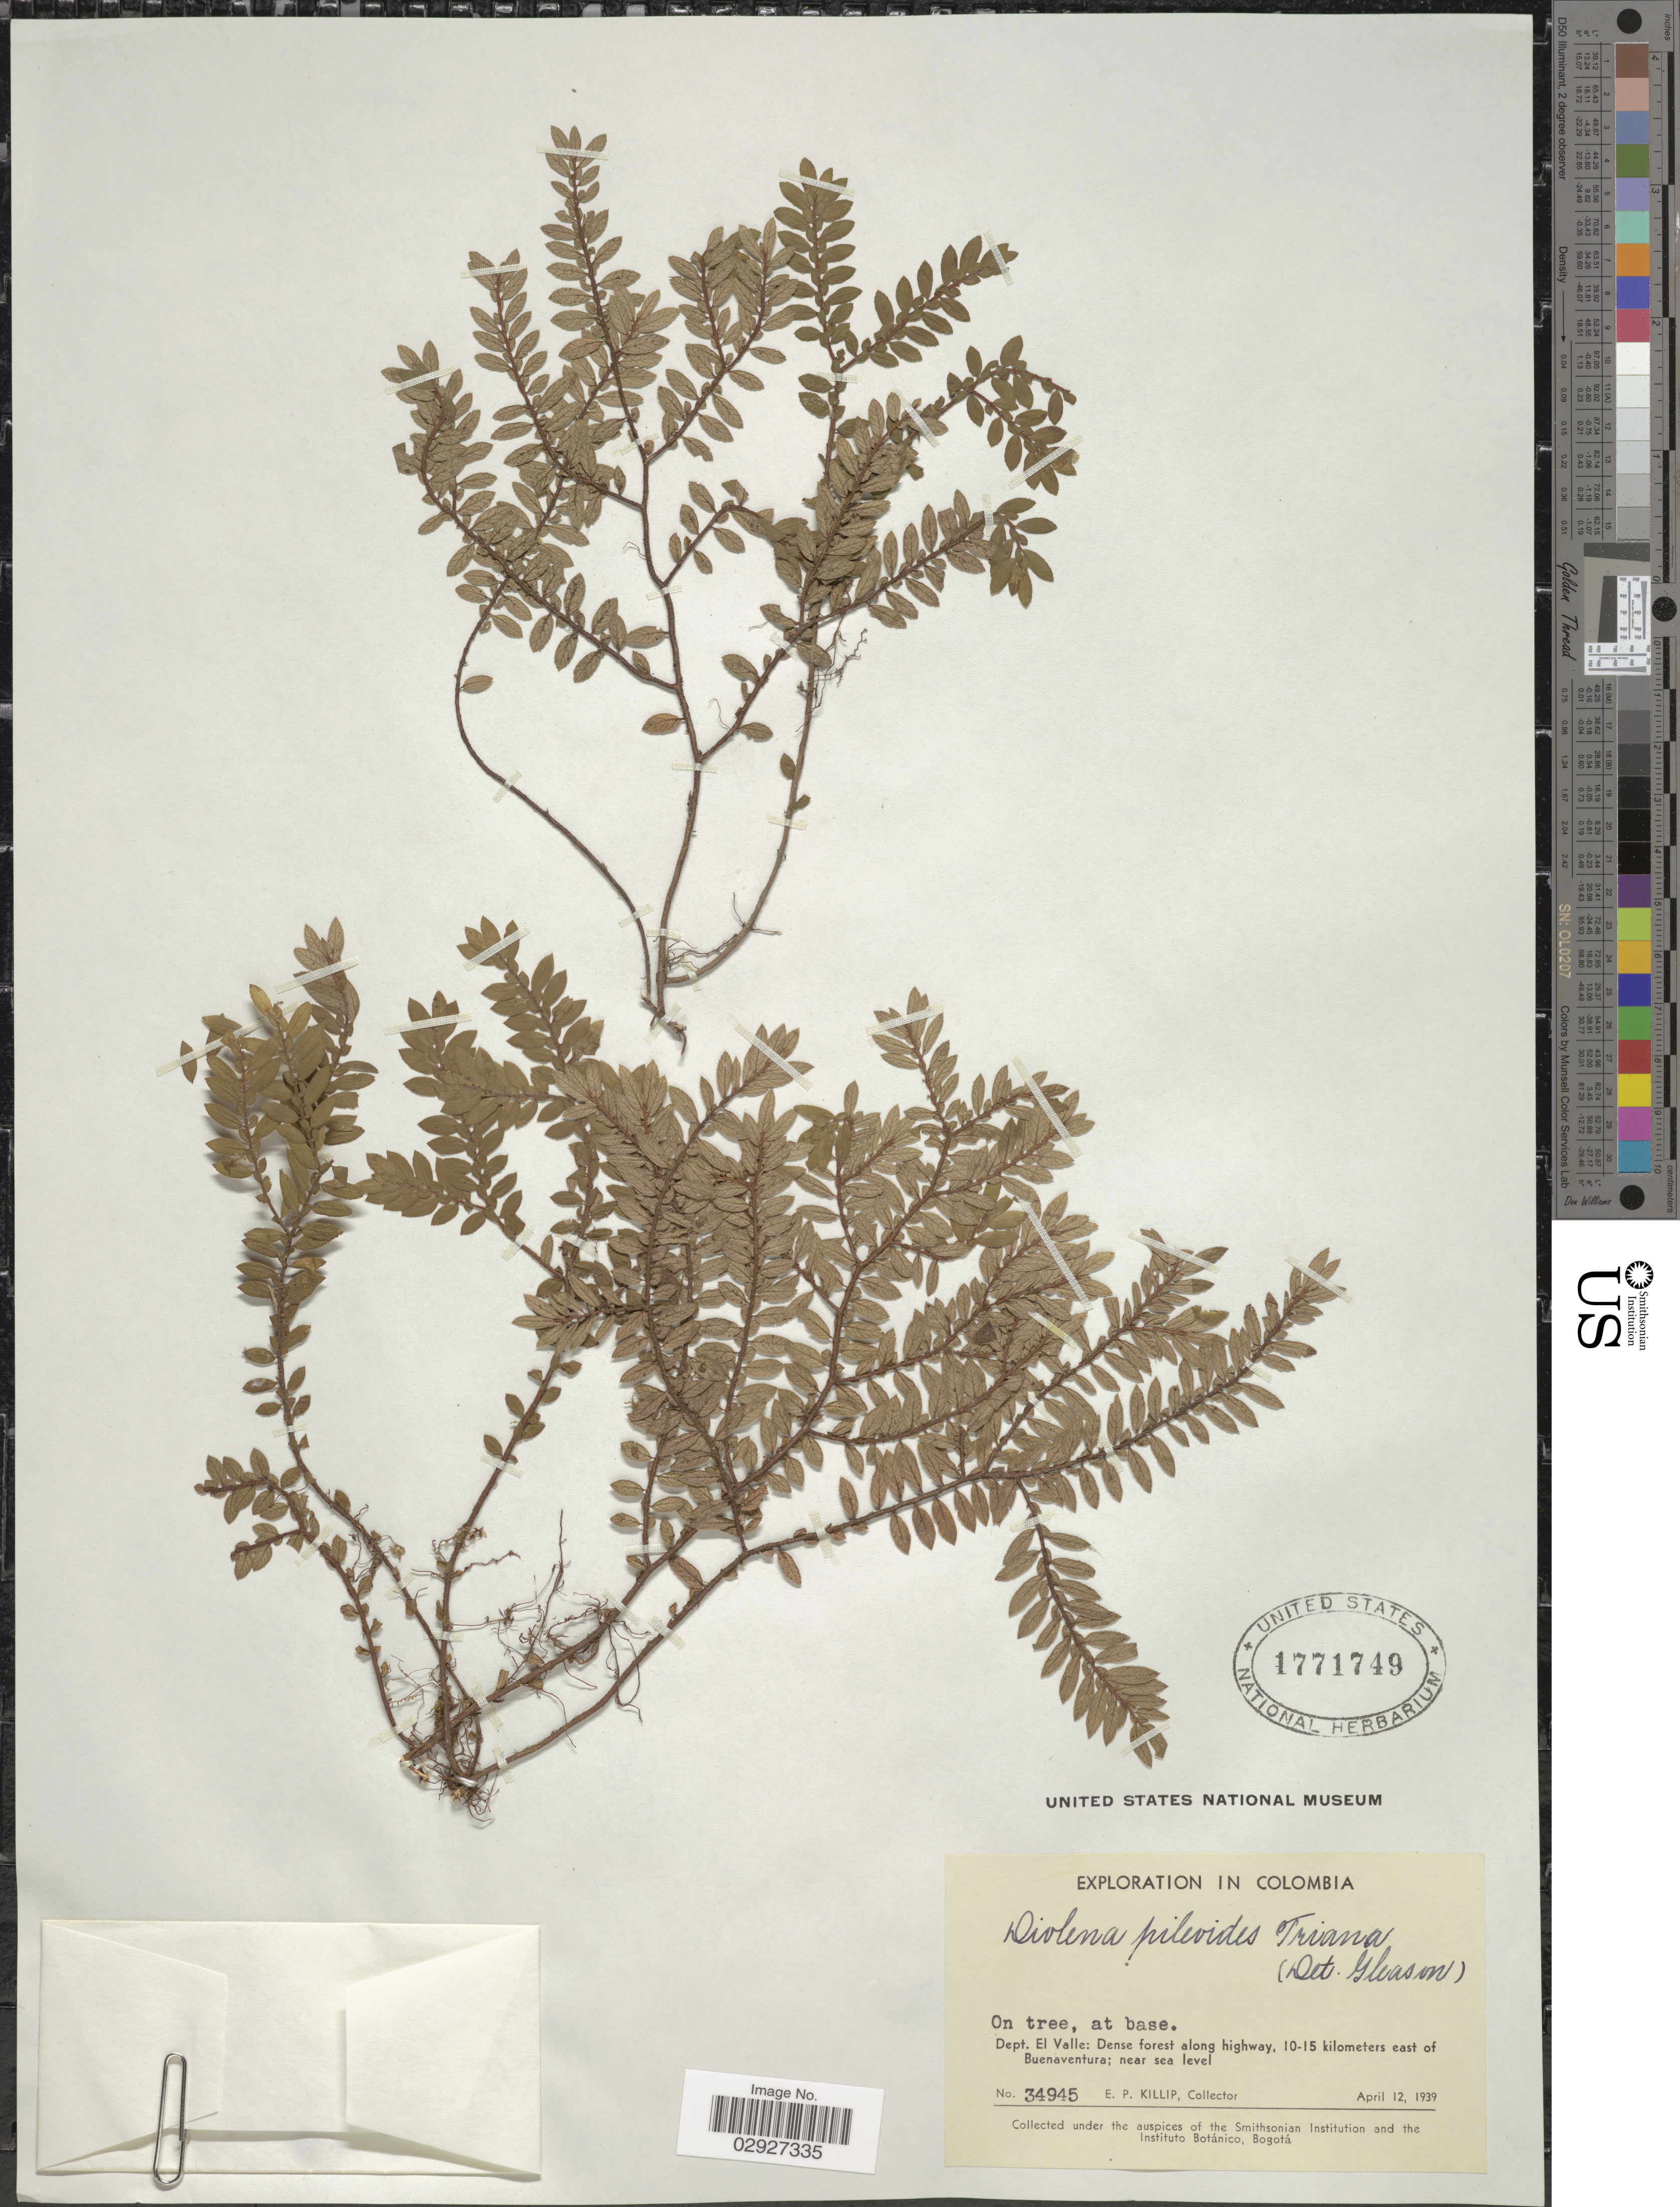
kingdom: Plantae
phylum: Tracheophyta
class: Magnoliopsida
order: Myrtales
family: Melastomataceae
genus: Triolena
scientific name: Triolena pileoides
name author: (Triana) Wurdack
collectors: E. P. Killip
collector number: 34945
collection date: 1939-04-12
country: Colombia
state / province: Valle del Cauca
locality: Dept. El Valle: Dense forest along highway, 10-15 kilometers east of Buenaventura.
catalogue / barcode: US 1771749